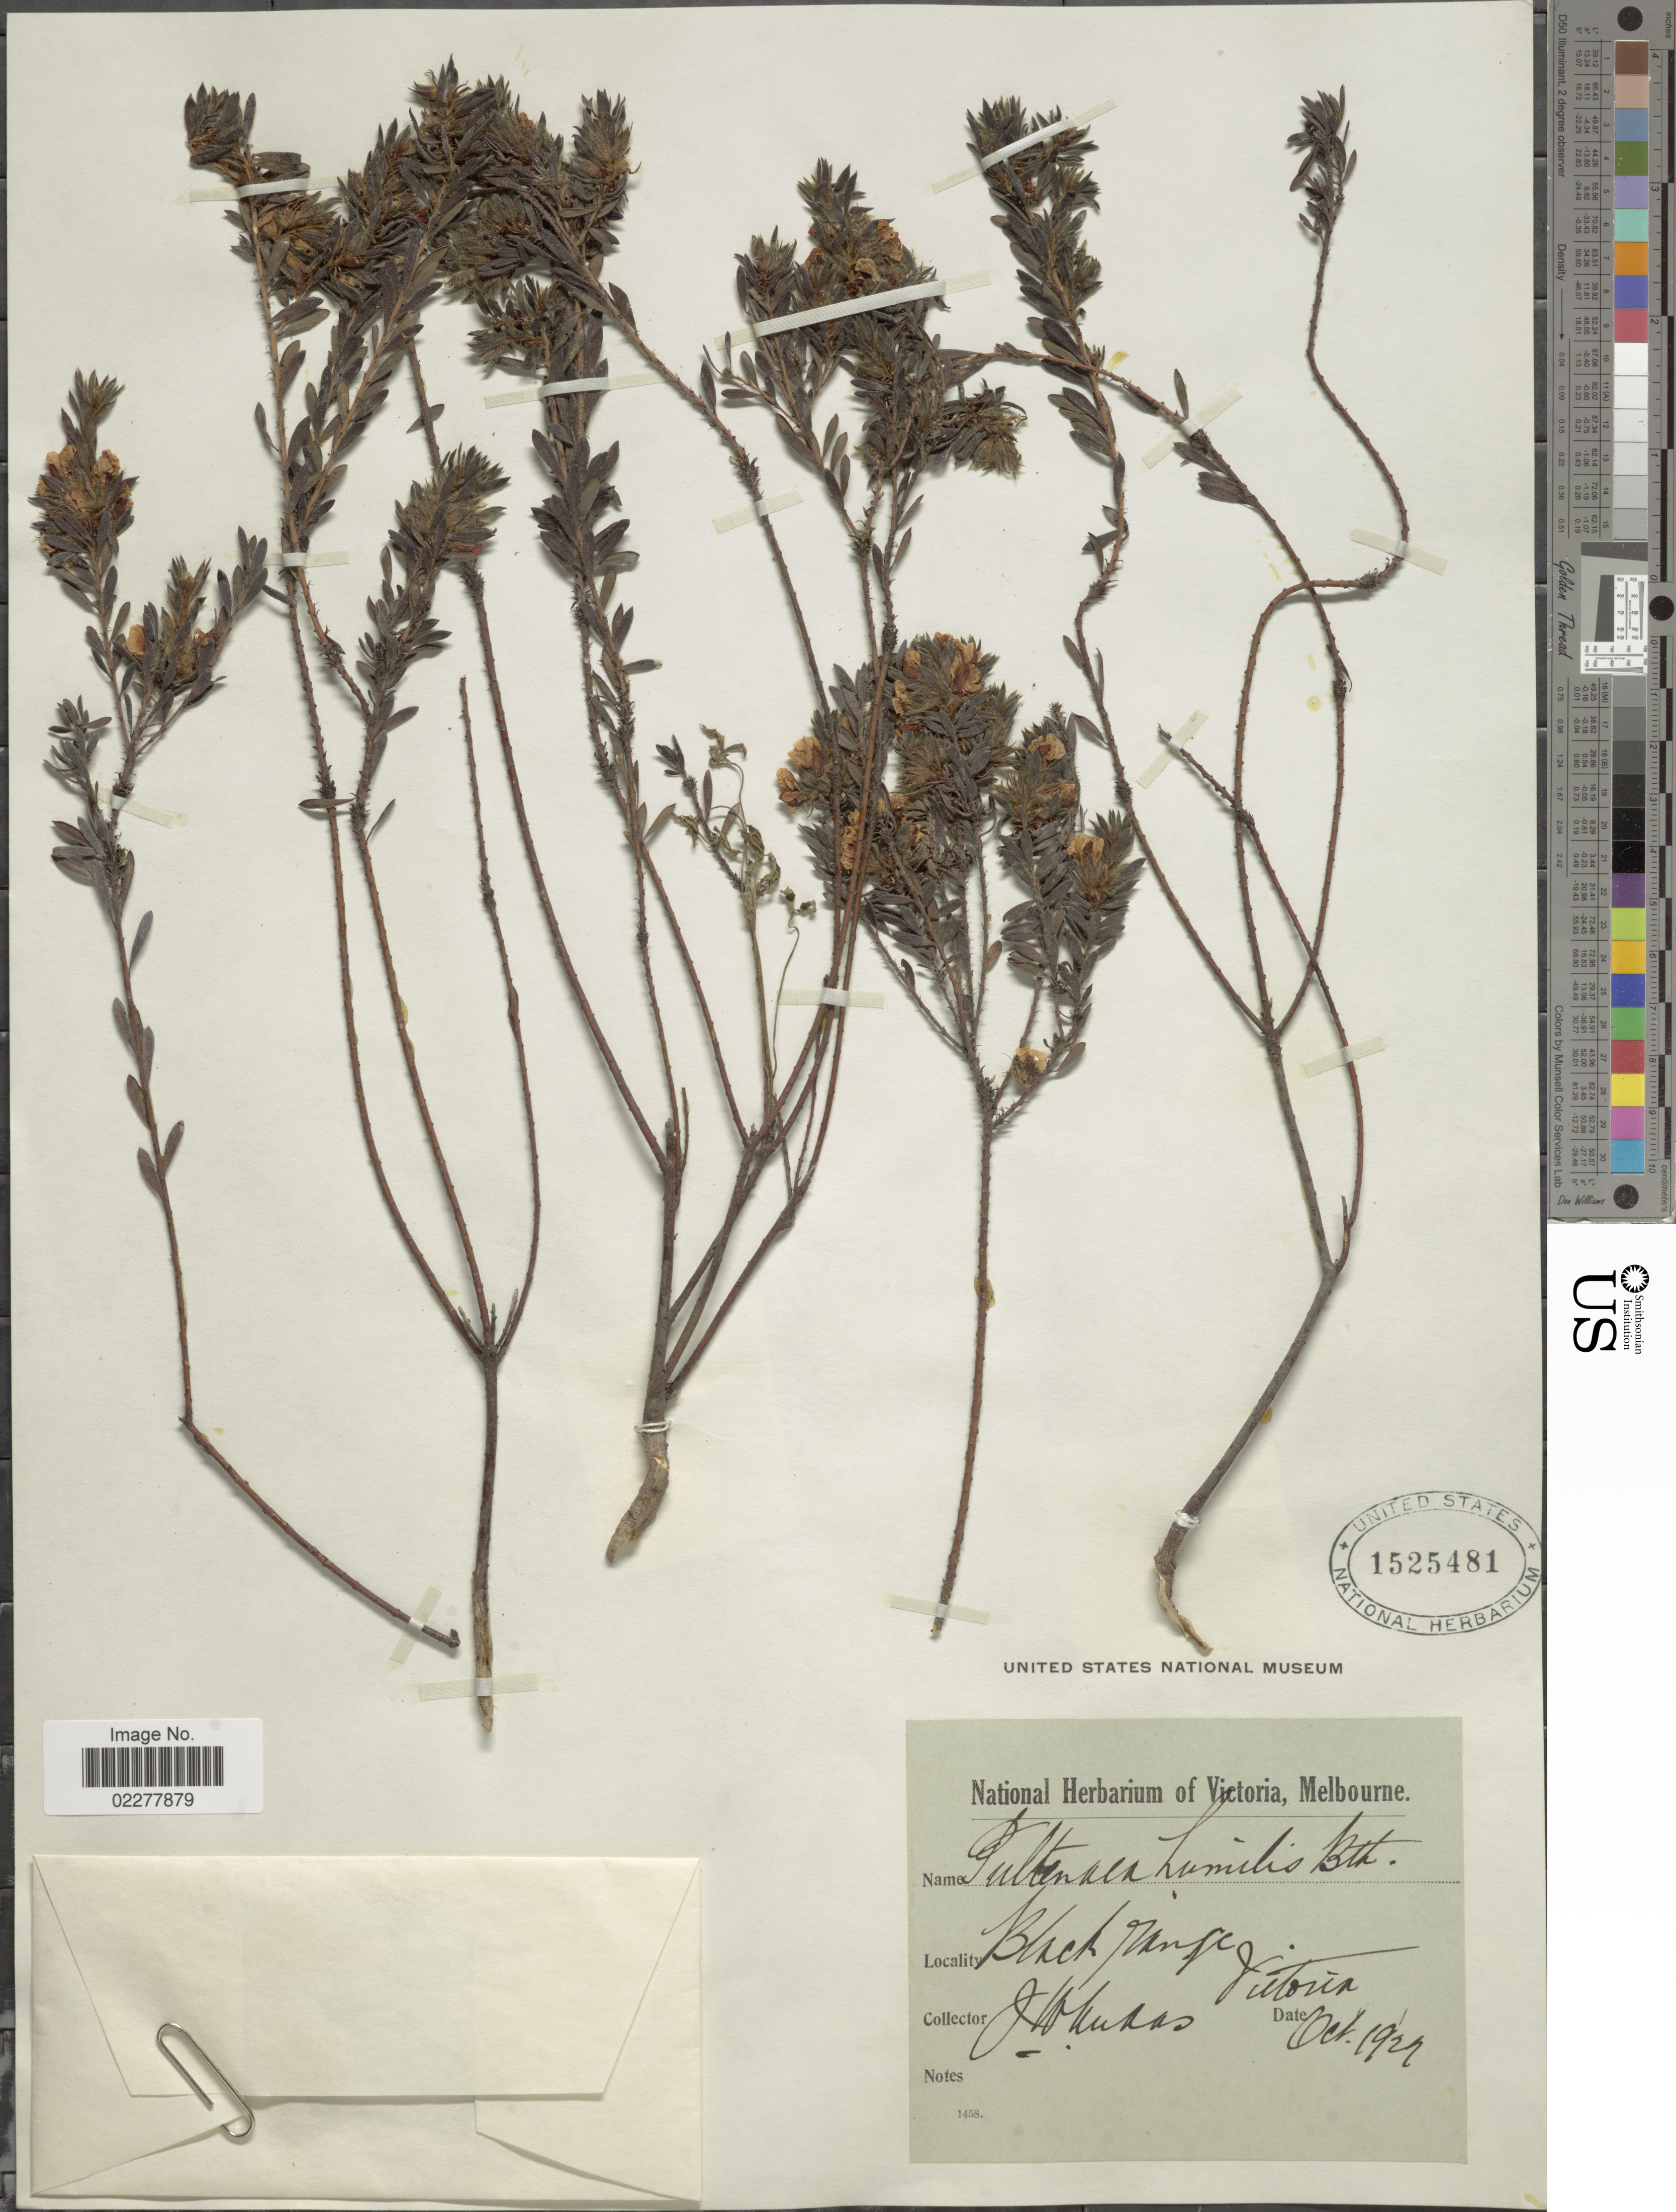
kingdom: Plantae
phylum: Tracheophyta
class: Magnoliopsida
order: Fabales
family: Fabaceae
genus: Pultenaea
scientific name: Pultenaea humilis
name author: Hook. f.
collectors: J. Audas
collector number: s,n.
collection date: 1929-10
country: Australia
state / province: Victoria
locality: Black range, Victoria.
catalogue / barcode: US 1525481